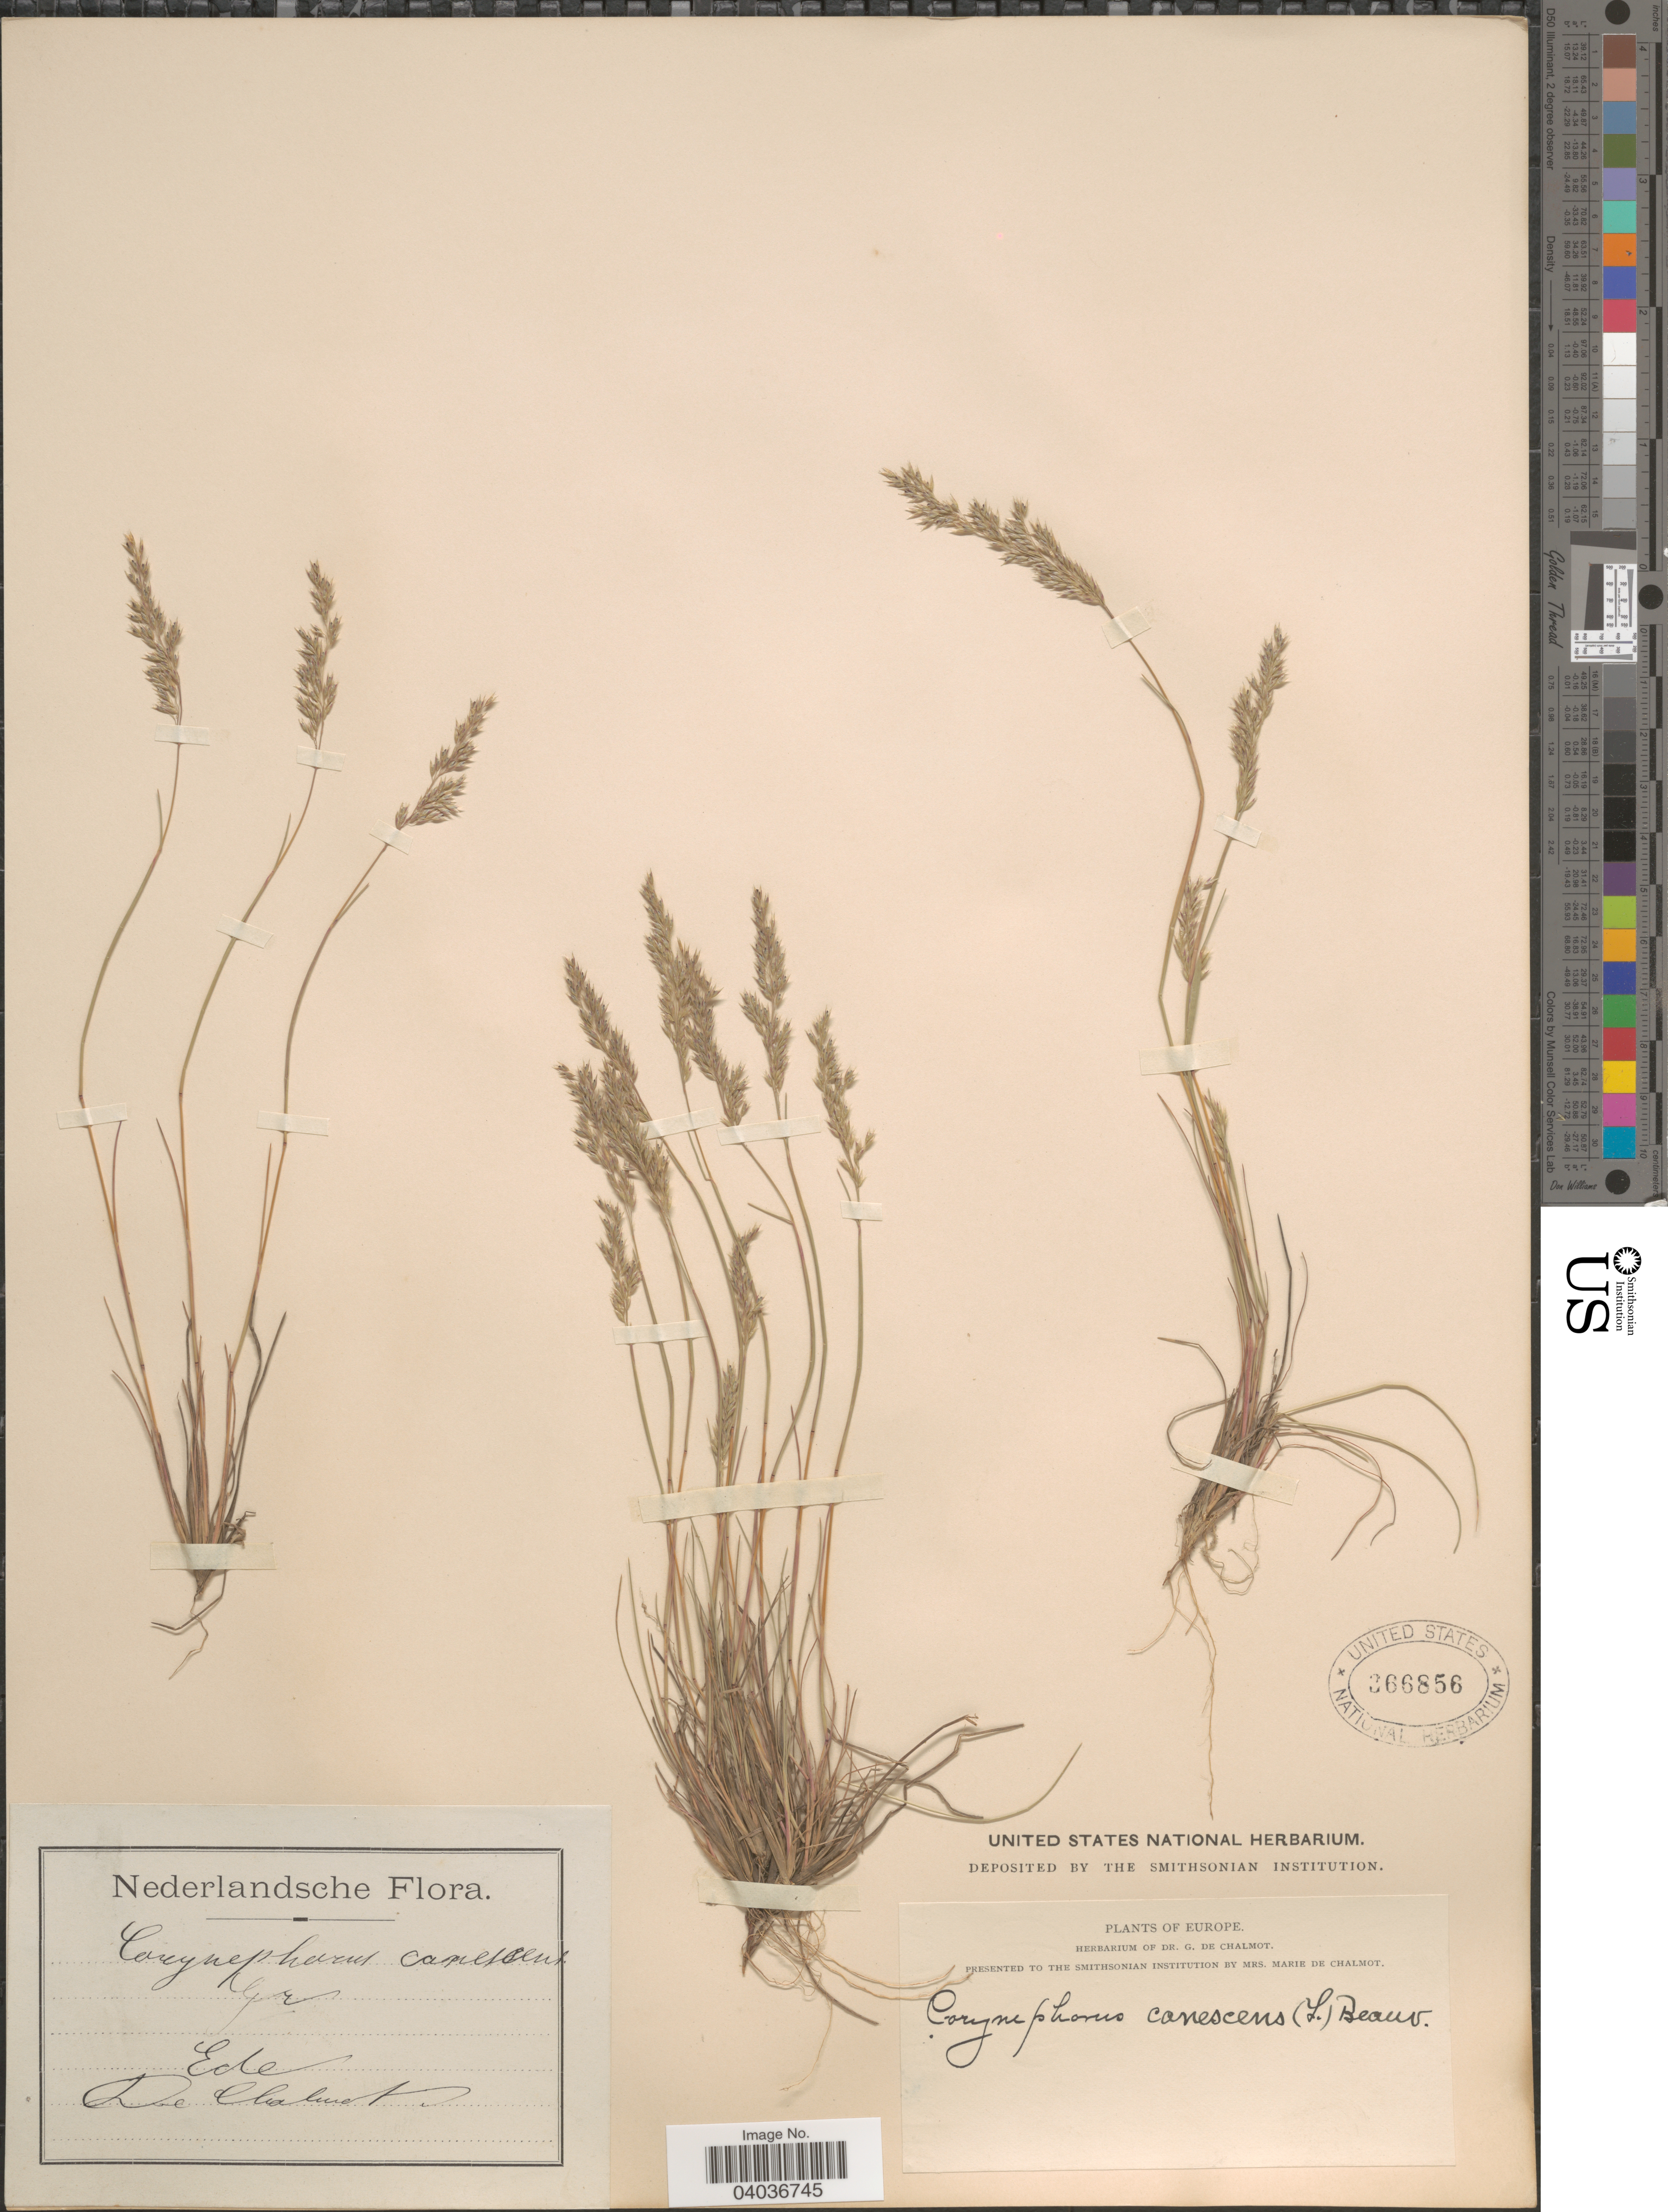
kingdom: Plantae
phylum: Tracheophyta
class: Liliopsida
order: Poales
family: Poaceae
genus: Corynephorus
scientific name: Corynephorus canescens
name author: (L, MEL) P. Beauv.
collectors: G. de Chalmot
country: Netherlands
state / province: Gelderland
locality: Nederlandsche. Ede.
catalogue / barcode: US 366856